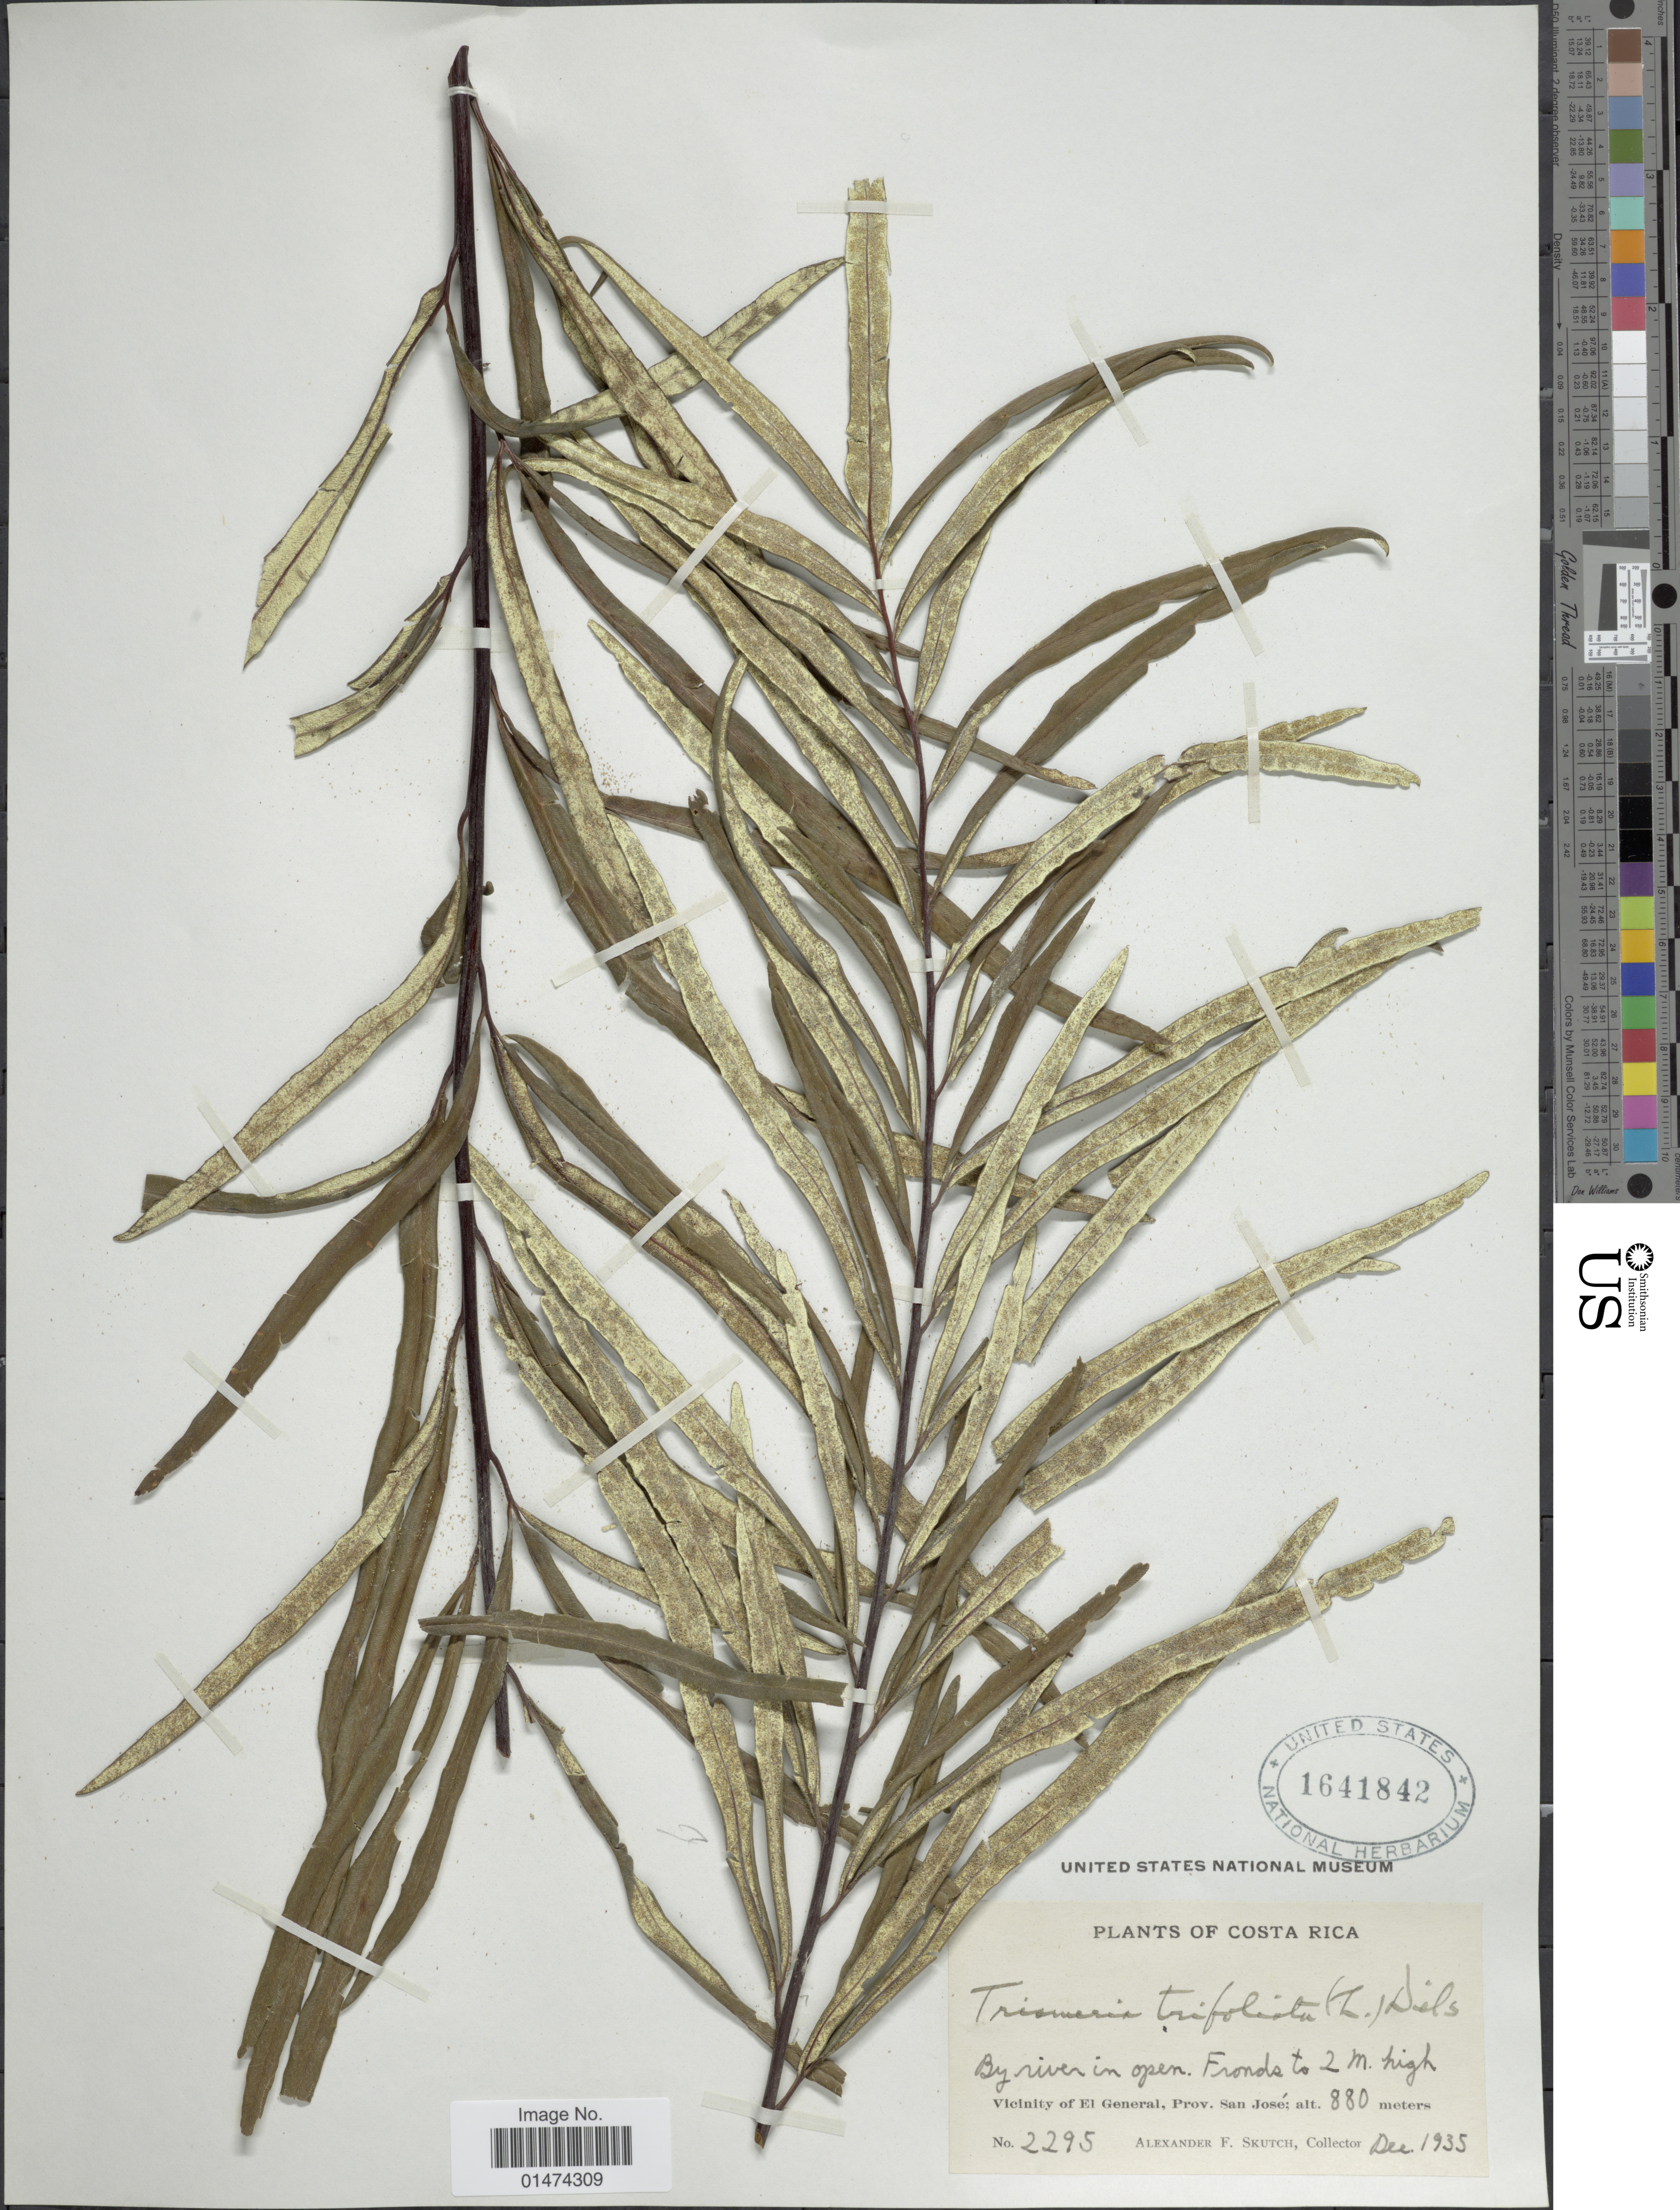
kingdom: Plantae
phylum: Tracheophyta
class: Polypodiopsida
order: Polypodiales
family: Pteridaceae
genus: Pityrogramma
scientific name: Pityrogramma trifoliata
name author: (L.) R.M. Tryon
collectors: A. F. Skutch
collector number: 2295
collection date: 1935-12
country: Costa Rica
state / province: San José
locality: Vicinity of El General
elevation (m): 880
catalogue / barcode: US 1641842